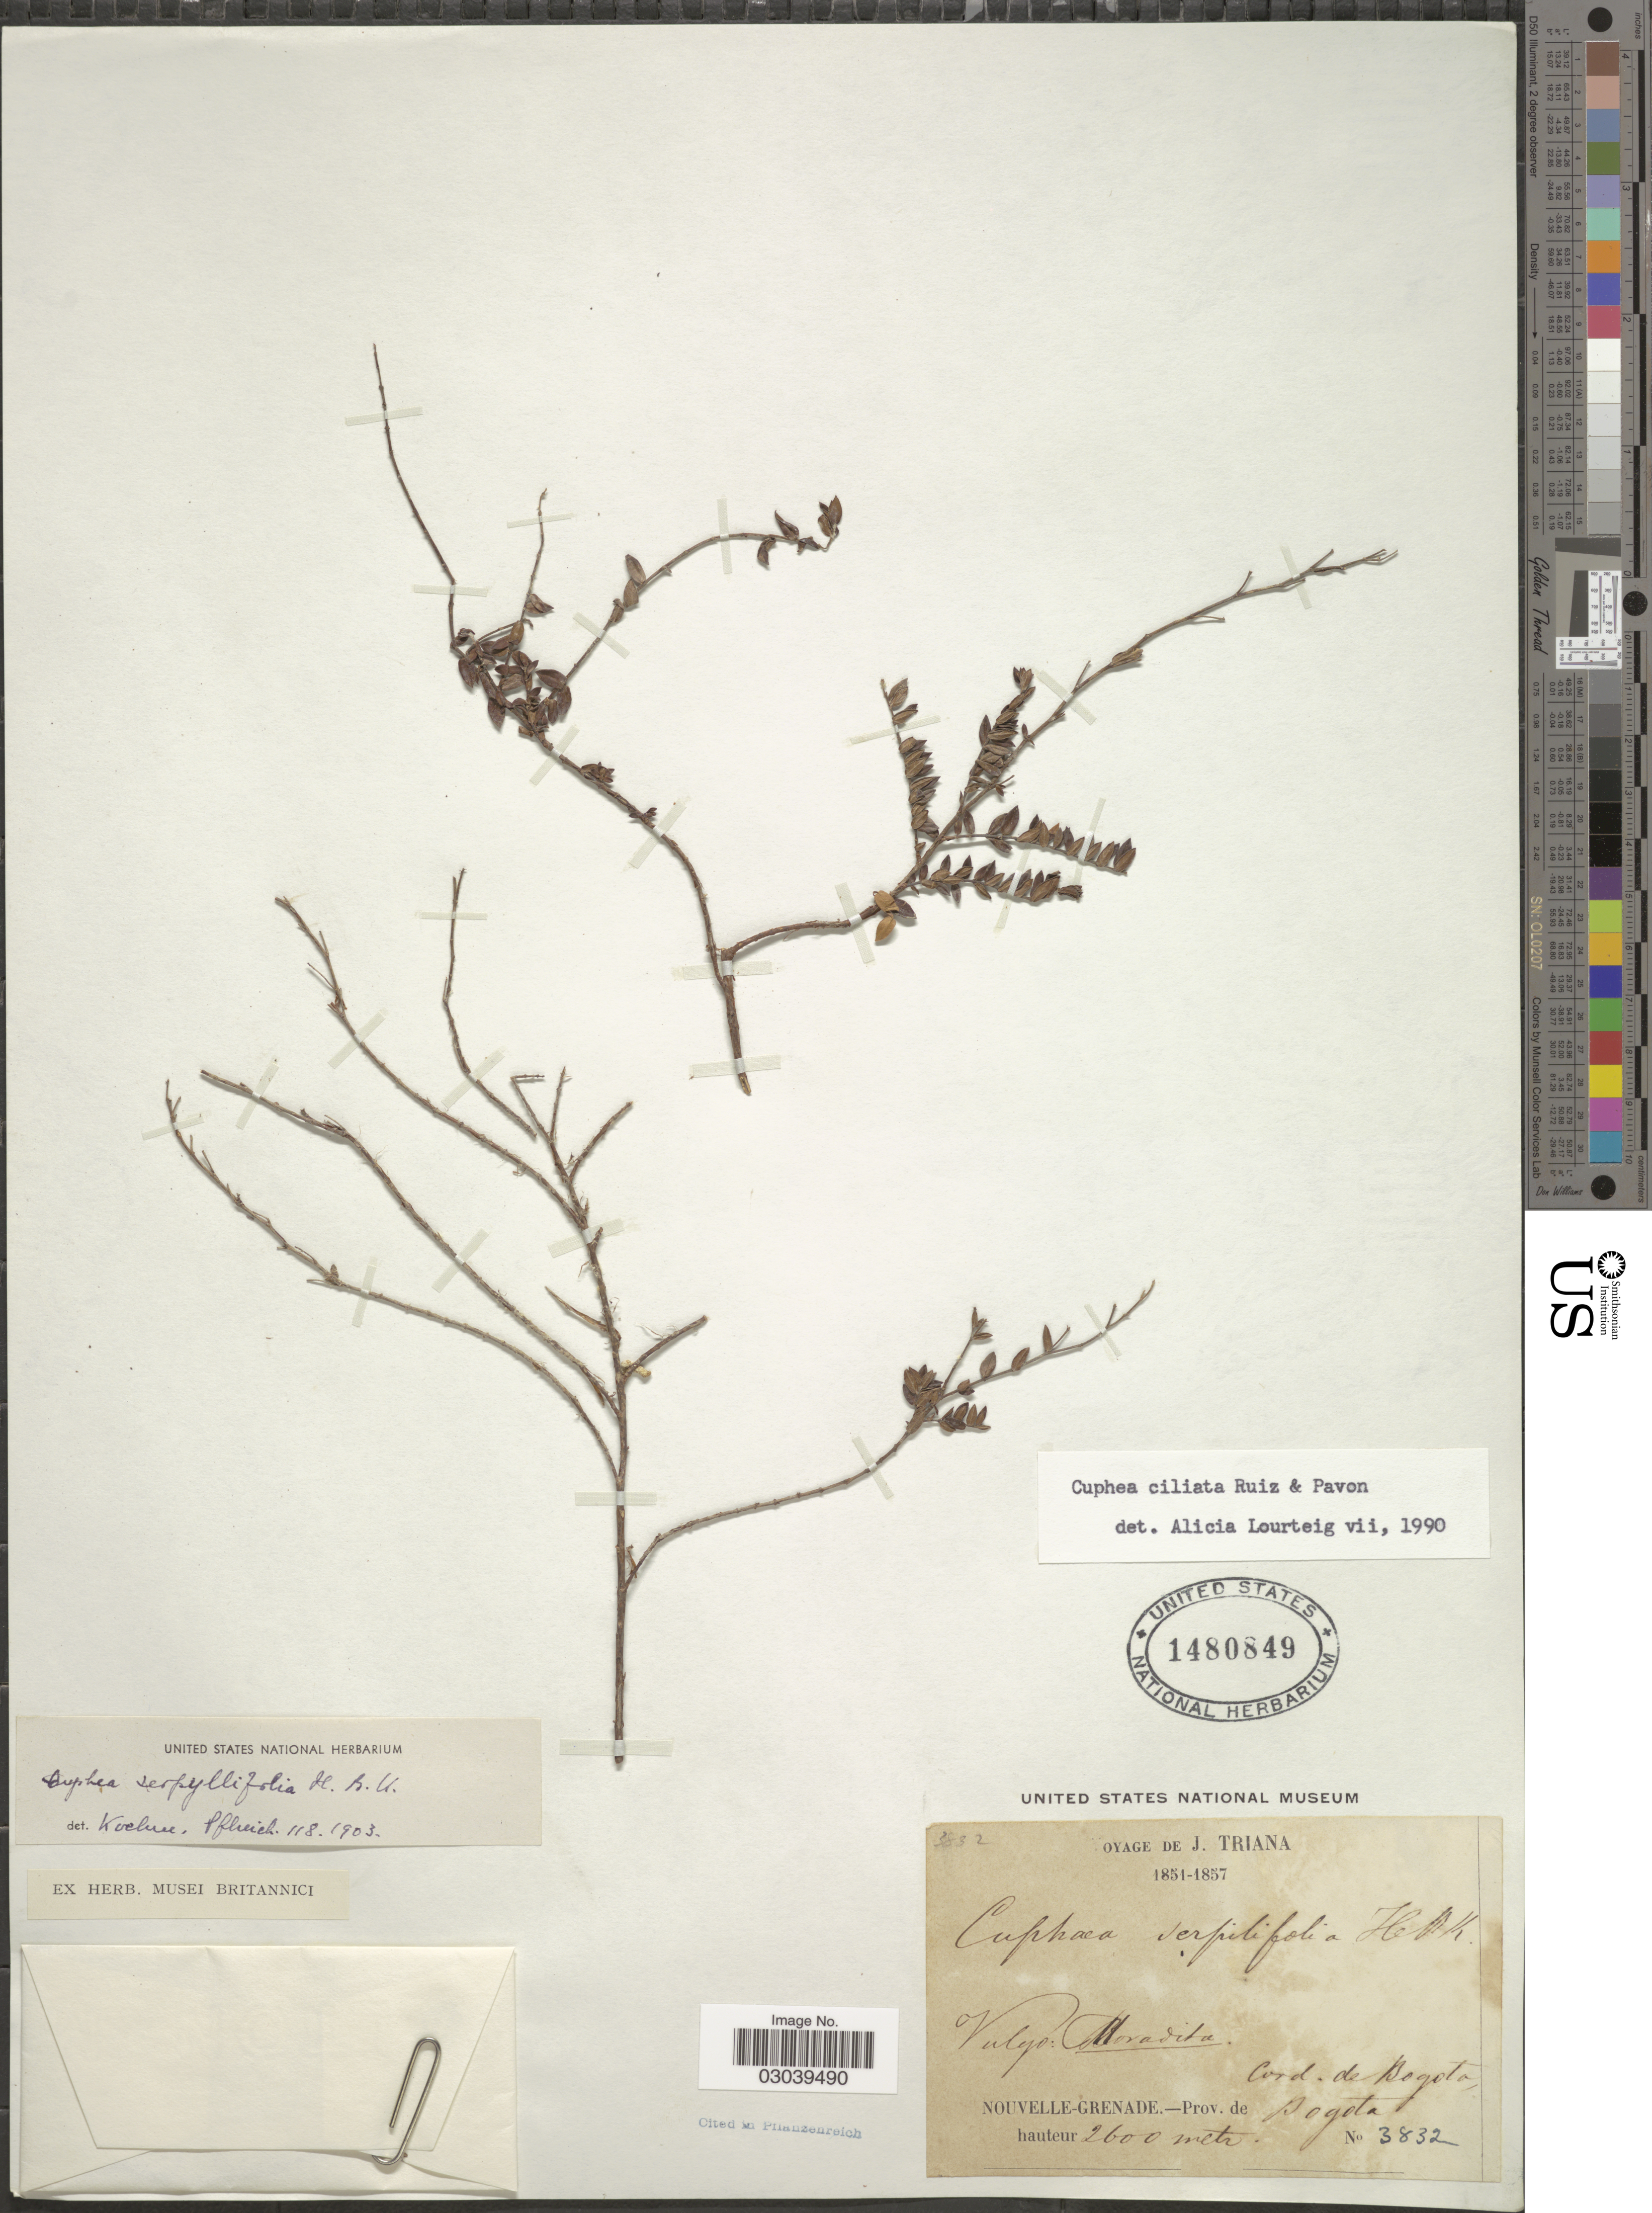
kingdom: Plantae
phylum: Tracheophyta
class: Magnoliopsida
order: Myrtales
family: Lythraceae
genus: Cuphea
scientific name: Cuphea ciliata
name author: Ruiz & Pav.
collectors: J. Triana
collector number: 3832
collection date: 1851/1857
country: Colombia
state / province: Bogota D.C.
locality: Cord. de Bogota. Nouvelle-Grenade.-Prov. de Bogota.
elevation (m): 2600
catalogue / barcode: US 1480849